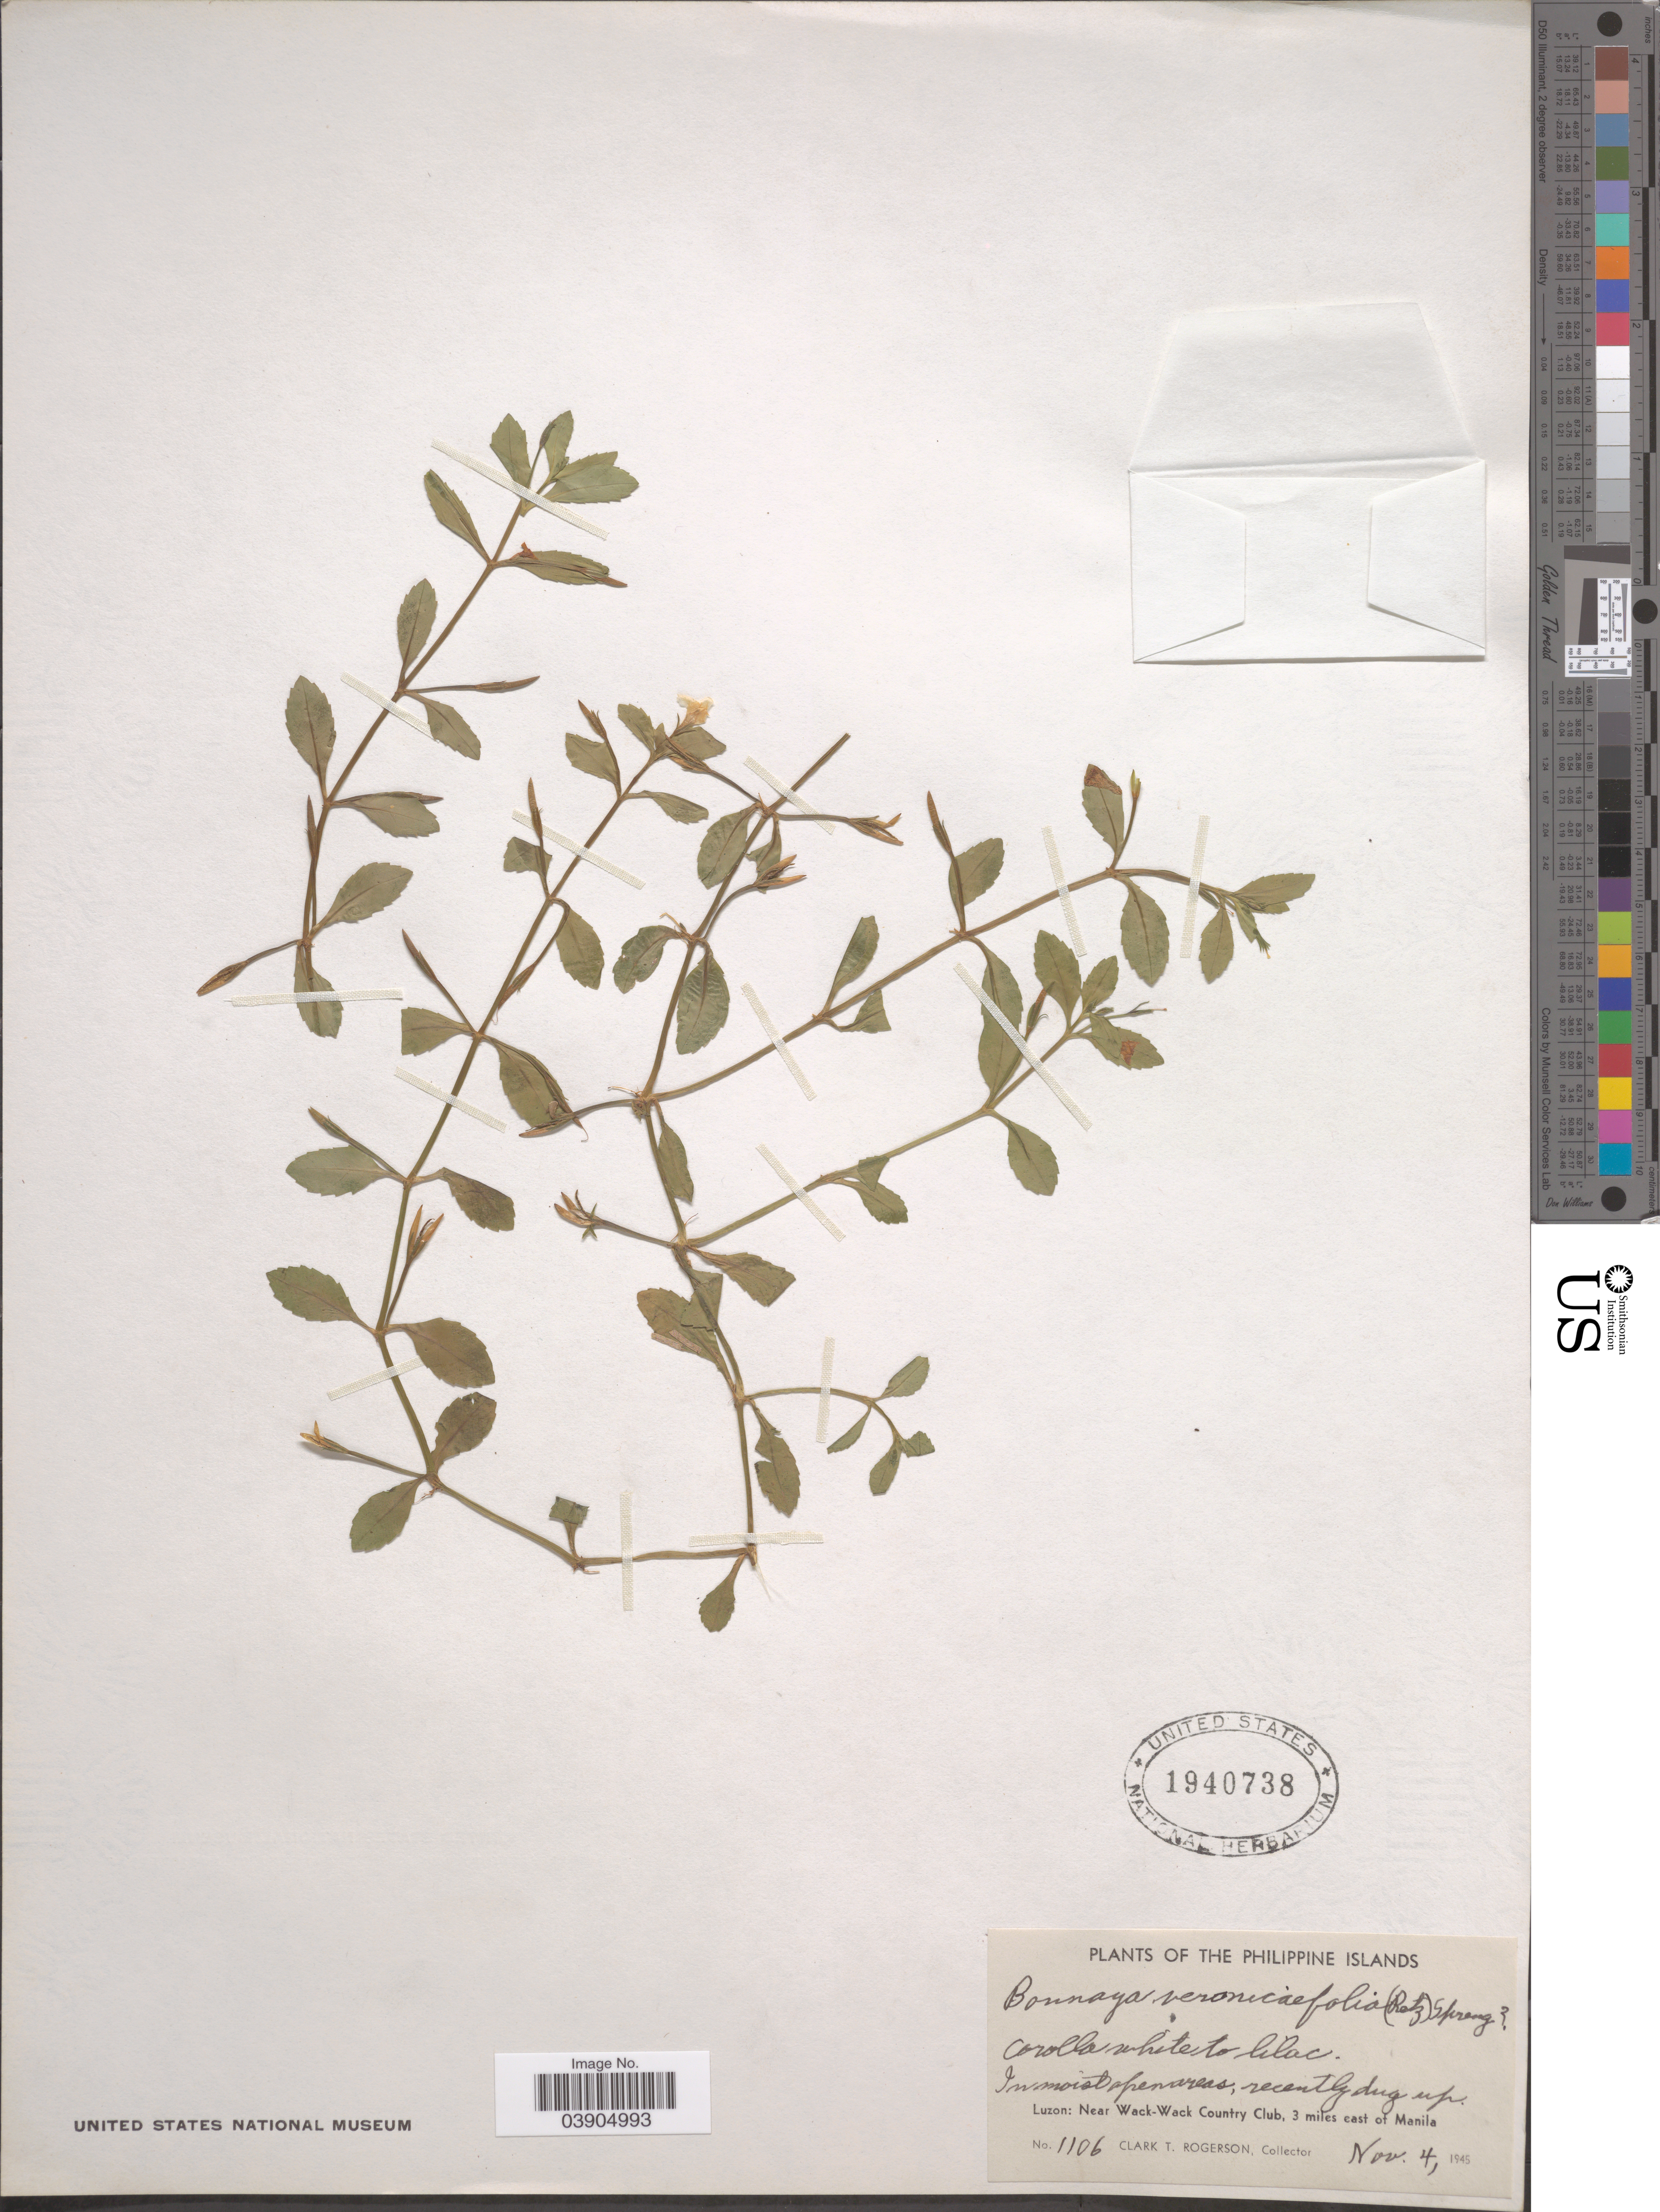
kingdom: Plantae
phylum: Tracheophyta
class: Magnoliopsida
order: Lamiales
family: Linderniaceae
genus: Lindernia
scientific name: Lindernia antipoda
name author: (L.) Alston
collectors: C. Rogerson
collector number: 1106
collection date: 1945-11-04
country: Philippines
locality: Luzon: Near Wack-Wack Country Club, 3 miles east of Manila.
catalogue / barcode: US 1940738